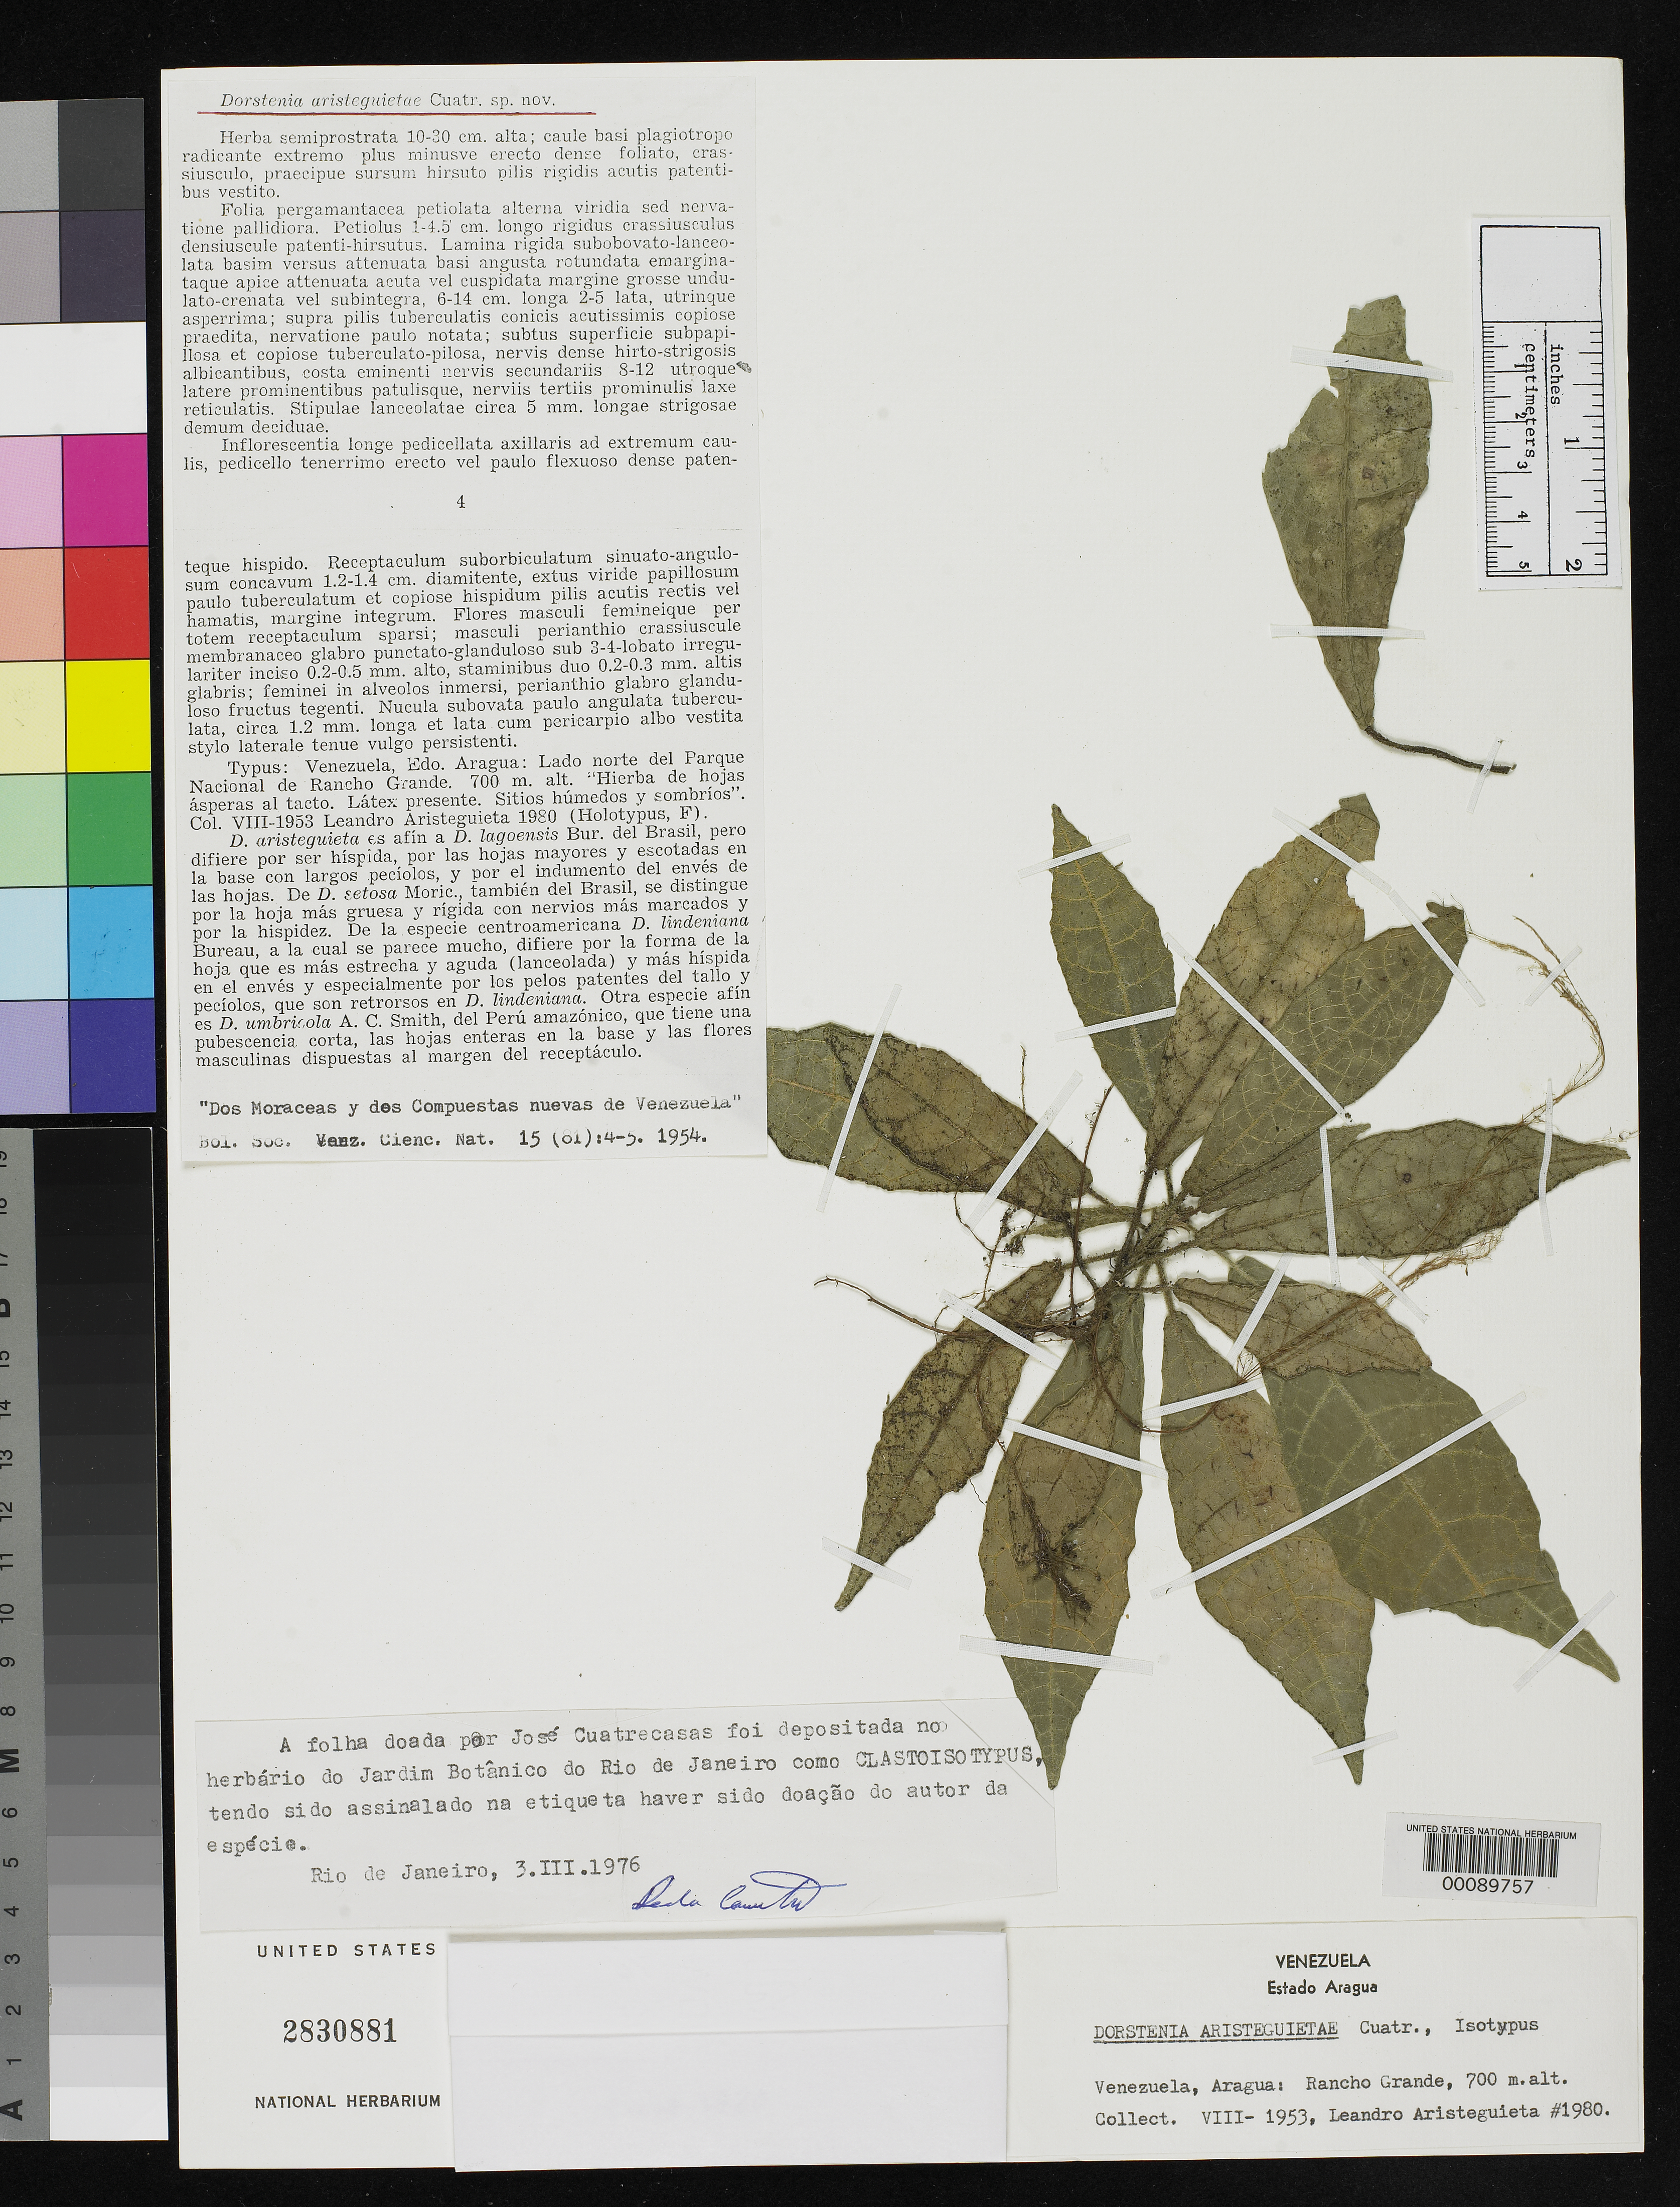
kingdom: Plantae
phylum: Tracheophyta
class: Magnoliopsida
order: Rosales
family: Moraceae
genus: Dorstenia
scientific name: Dorstenia aristeguietae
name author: Cuatrec.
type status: Isotype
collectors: L. Aristeguieta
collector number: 1980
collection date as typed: Aug 1953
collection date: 1953-08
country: Venezuela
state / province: Aragua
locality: Parque Nacional de Rancho Grande.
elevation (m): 700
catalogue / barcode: US 2830881